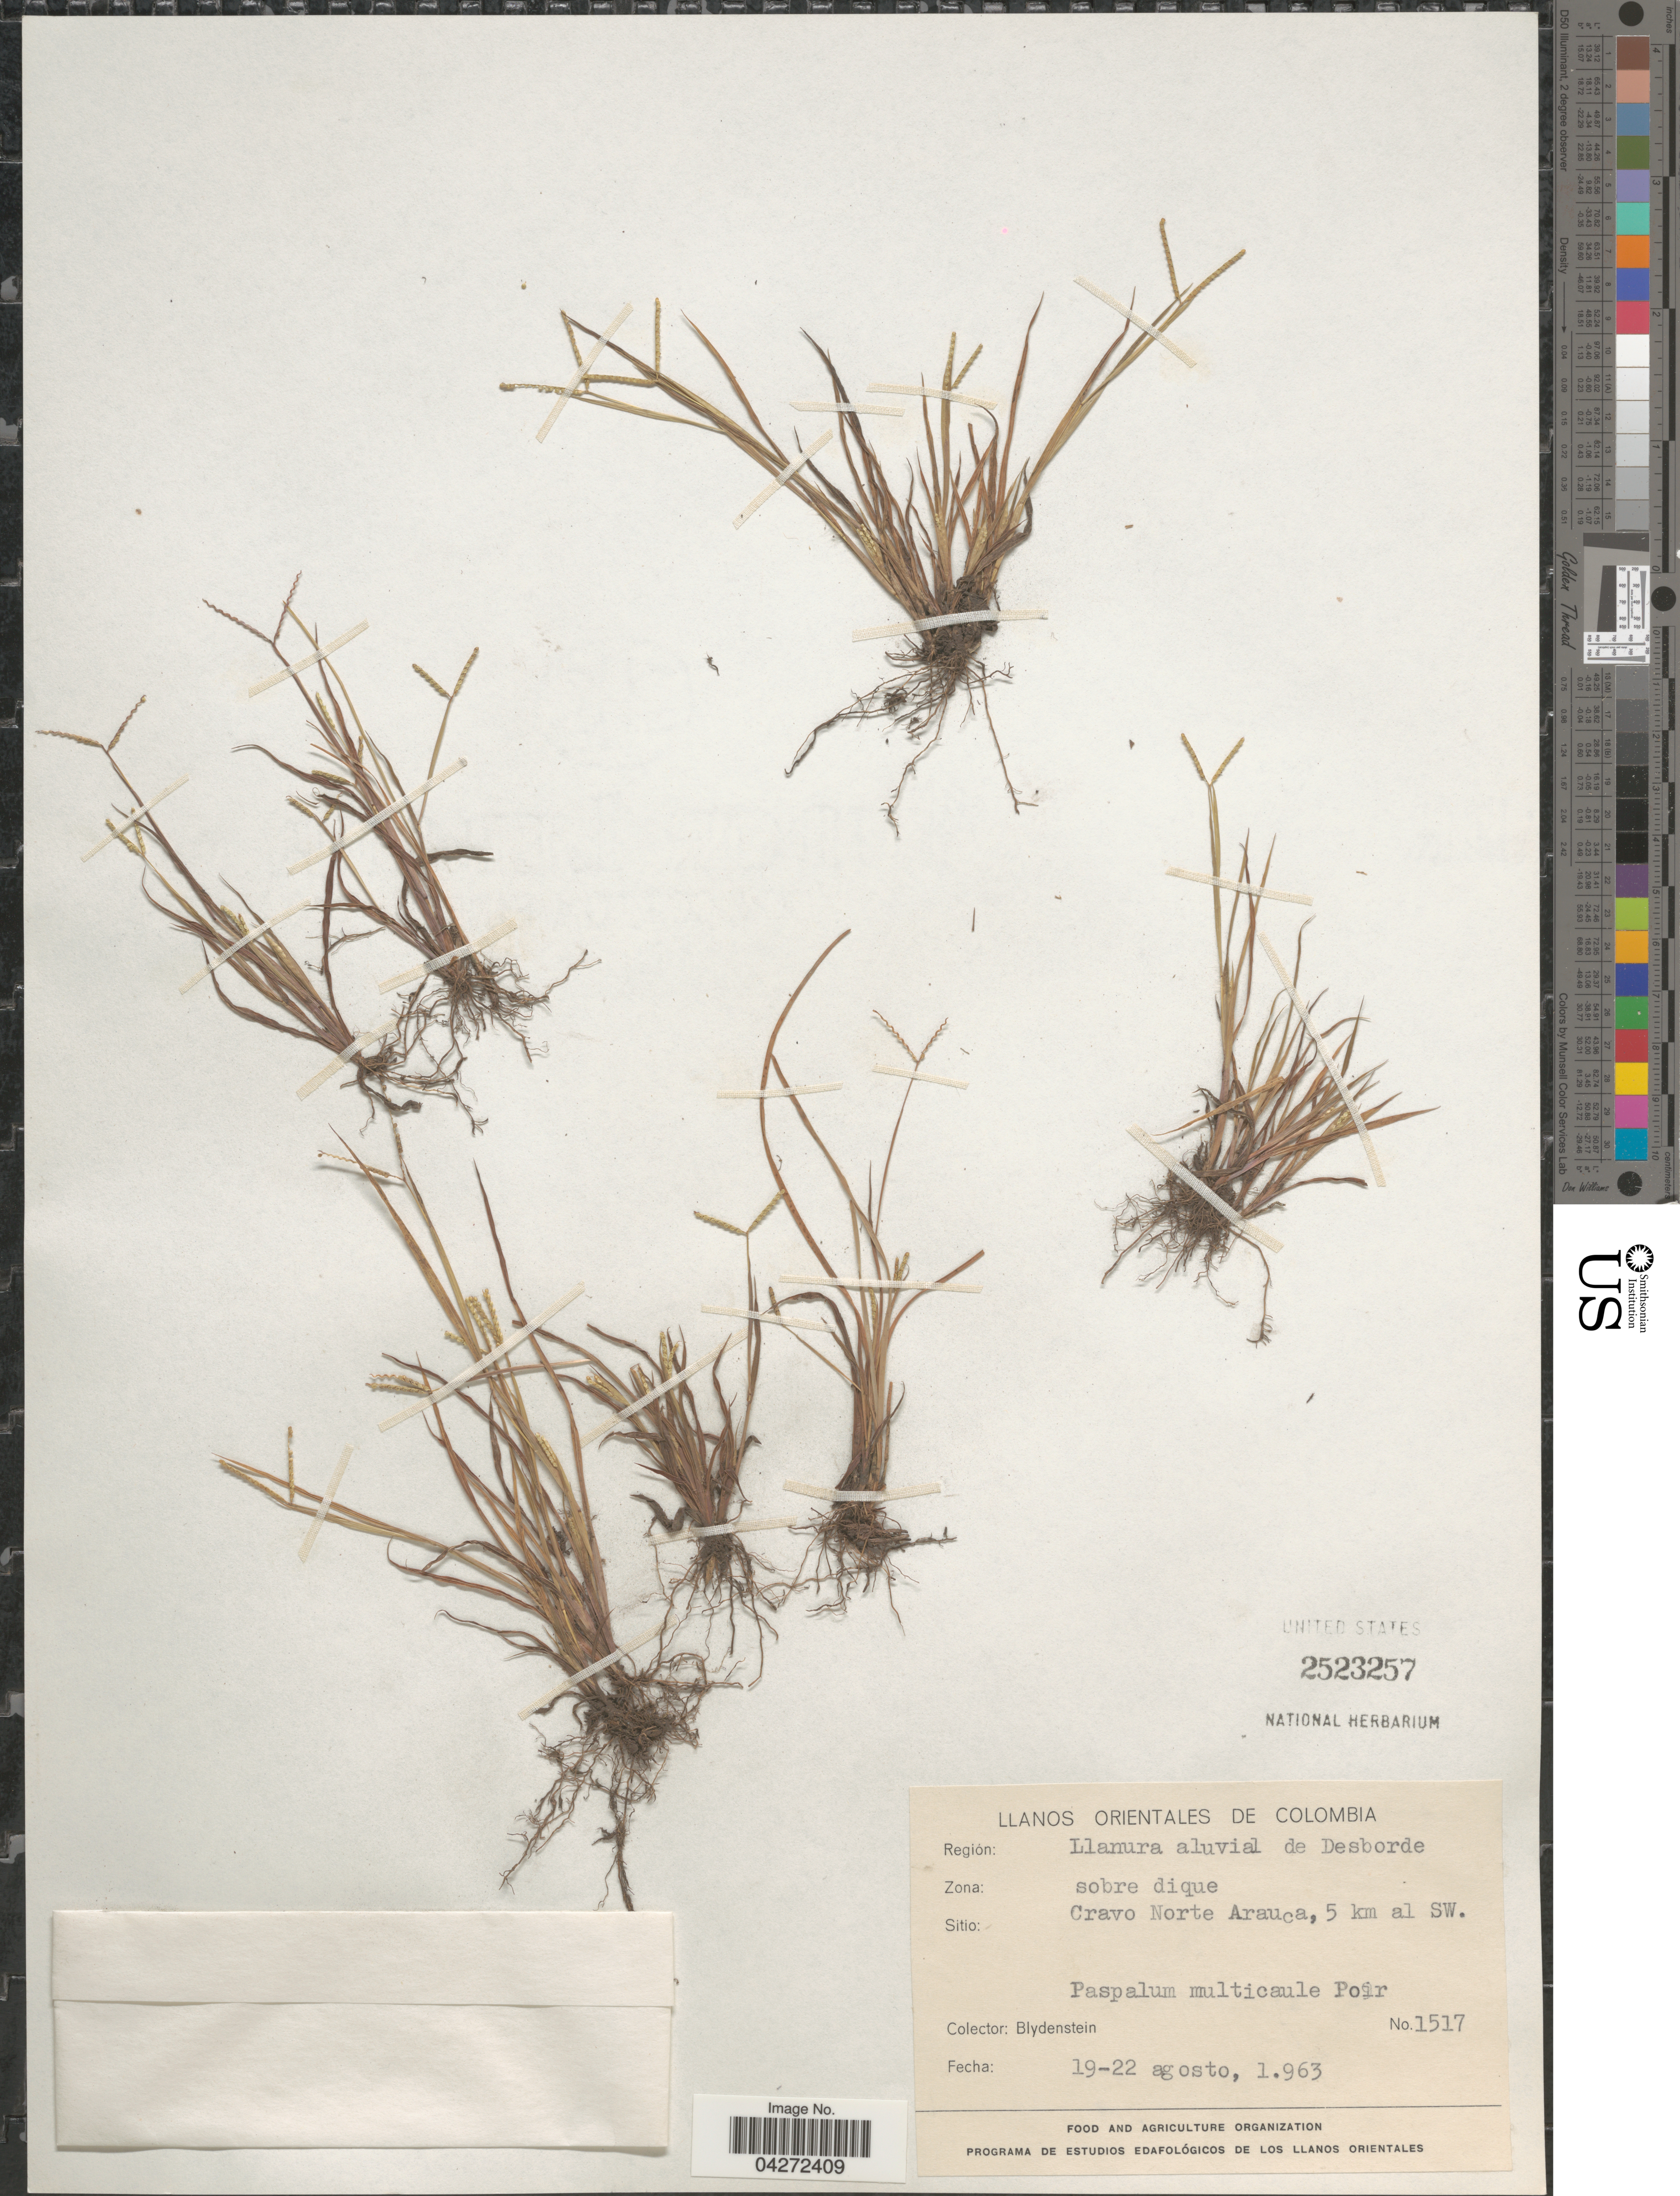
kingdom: Plantae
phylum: Tracheophyta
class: Liliopsida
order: Poales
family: Poaceae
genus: Paspalum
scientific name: Paspalum multicaule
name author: Poir.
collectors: Blydenstein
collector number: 1517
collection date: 1963-08-19/1963-08-22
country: Colombia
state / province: Arauca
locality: Llanos orientales de Colombia. Región: Llanura aluvial de Desborde. Zona: sobre dique. Cravo Norte Arauca, 5 km al SW.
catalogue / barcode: US 2523257